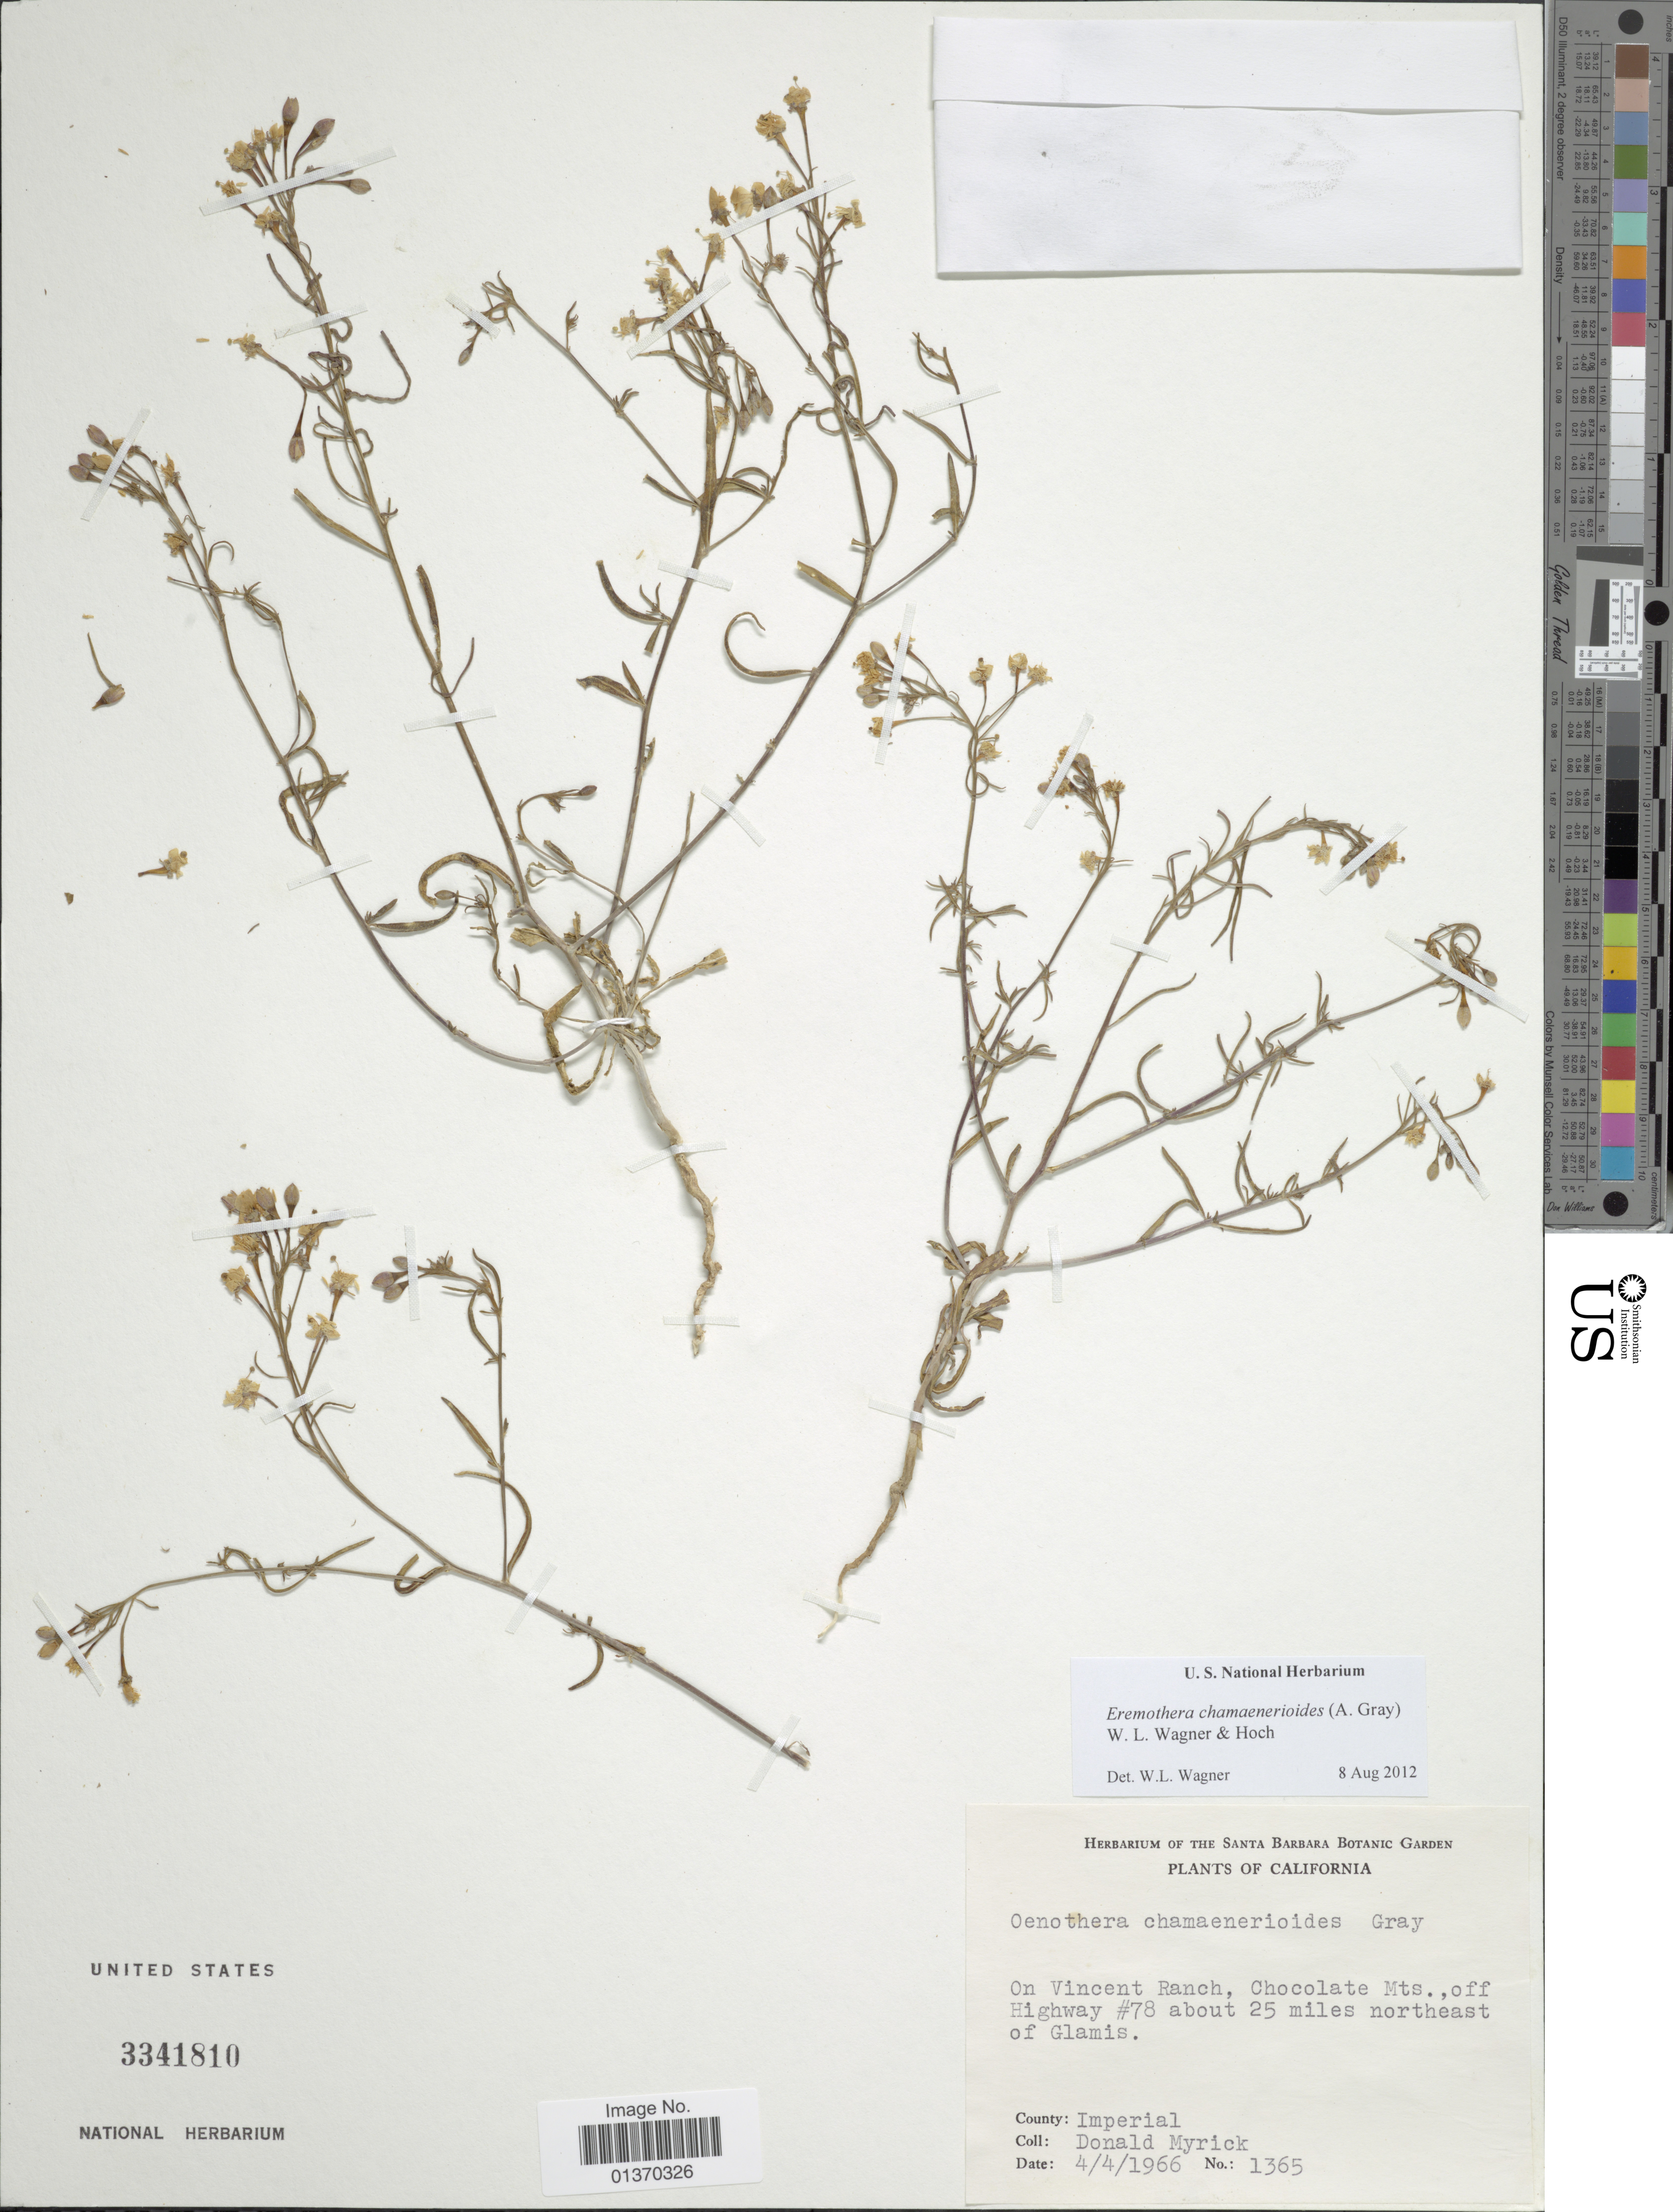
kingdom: Plantae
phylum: Tracheophyta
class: Magnoliopsida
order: Myrtales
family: Onagraceae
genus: Eremothera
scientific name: Eremothera chamaenerioides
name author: (A. Gray) W.L. Wagner & Hoch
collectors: D. Myrick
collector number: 1365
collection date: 1966-04-04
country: United States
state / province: California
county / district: Imperial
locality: On Vincent Ranch, Chocolate Mts., off Highway #78 about 25 miles northeast of Glamis, Imperial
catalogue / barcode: US 3341810